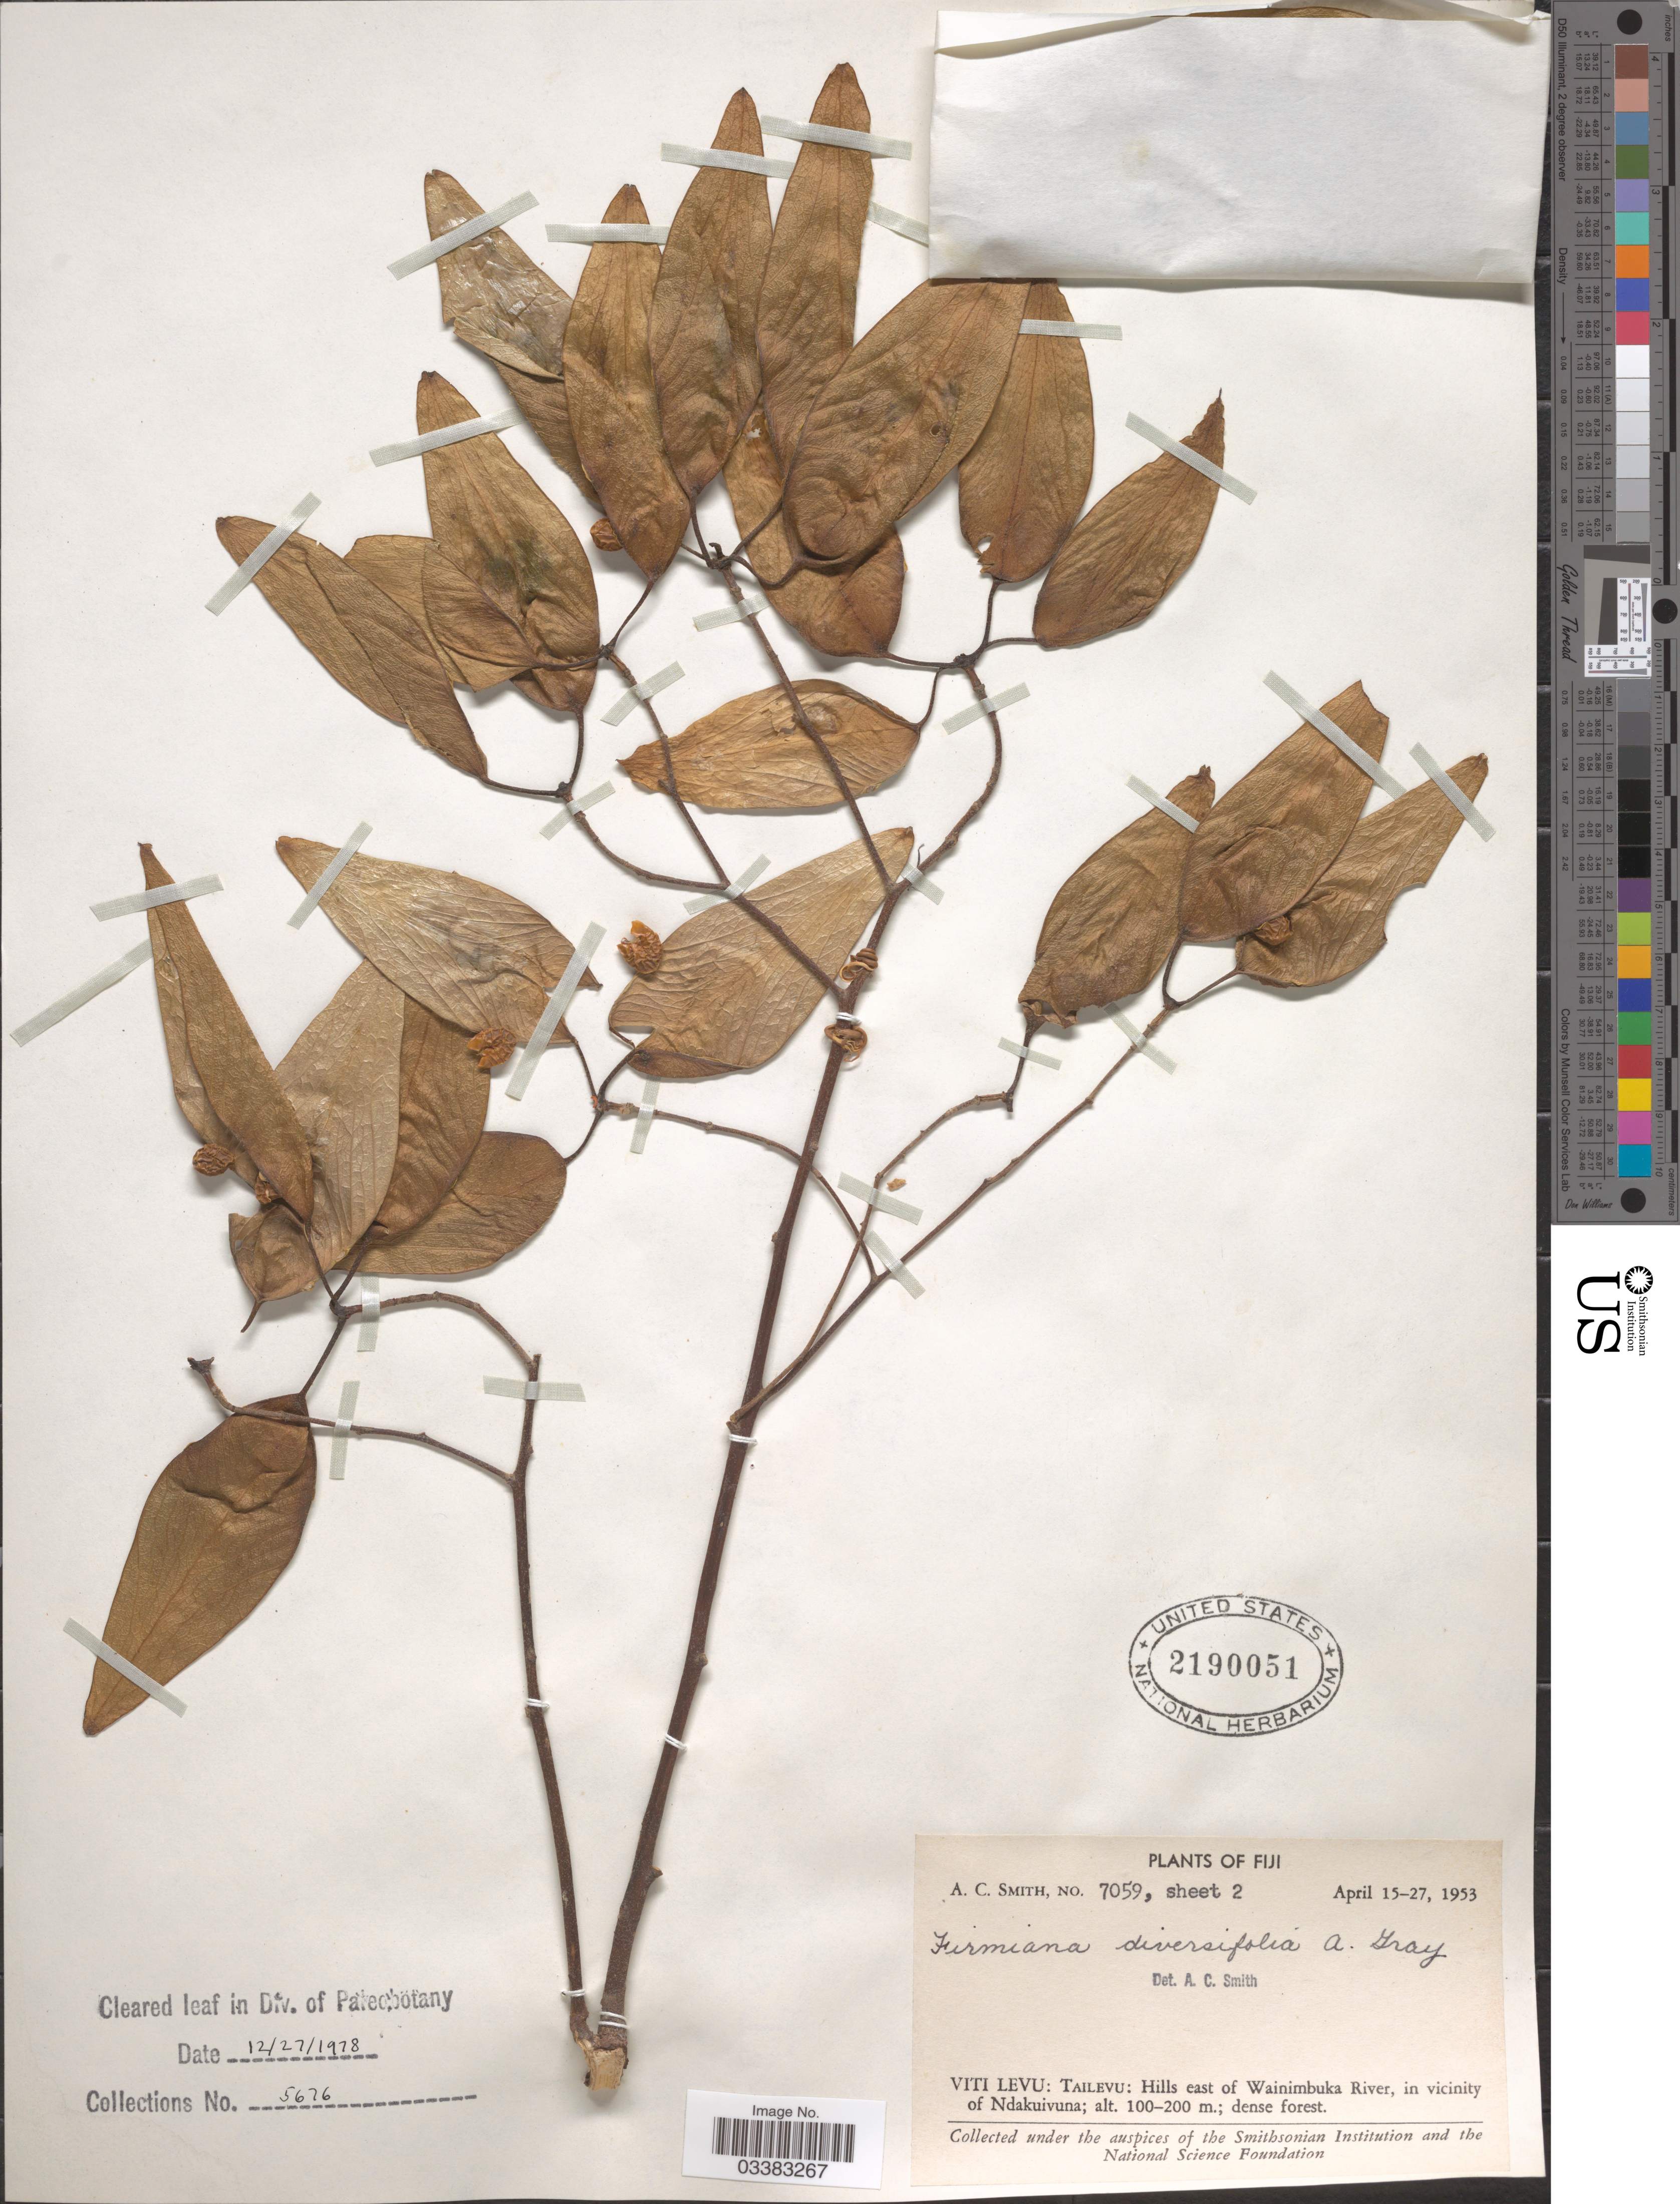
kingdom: Plantae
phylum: Tracheophyta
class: Magnoliopsida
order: Malvales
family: Malvaceae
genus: Firmiana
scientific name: Firmiana diversifolia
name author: A. Gray in Wilkes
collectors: A. C. Smith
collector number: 7059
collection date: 1953-04-15/1953-04-27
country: Fiji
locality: Viti Levu: Tailevu: Hills east of Wainimbuka River, in vicinity of Ndakuivuna.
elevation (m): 100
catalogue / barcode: US 2190051